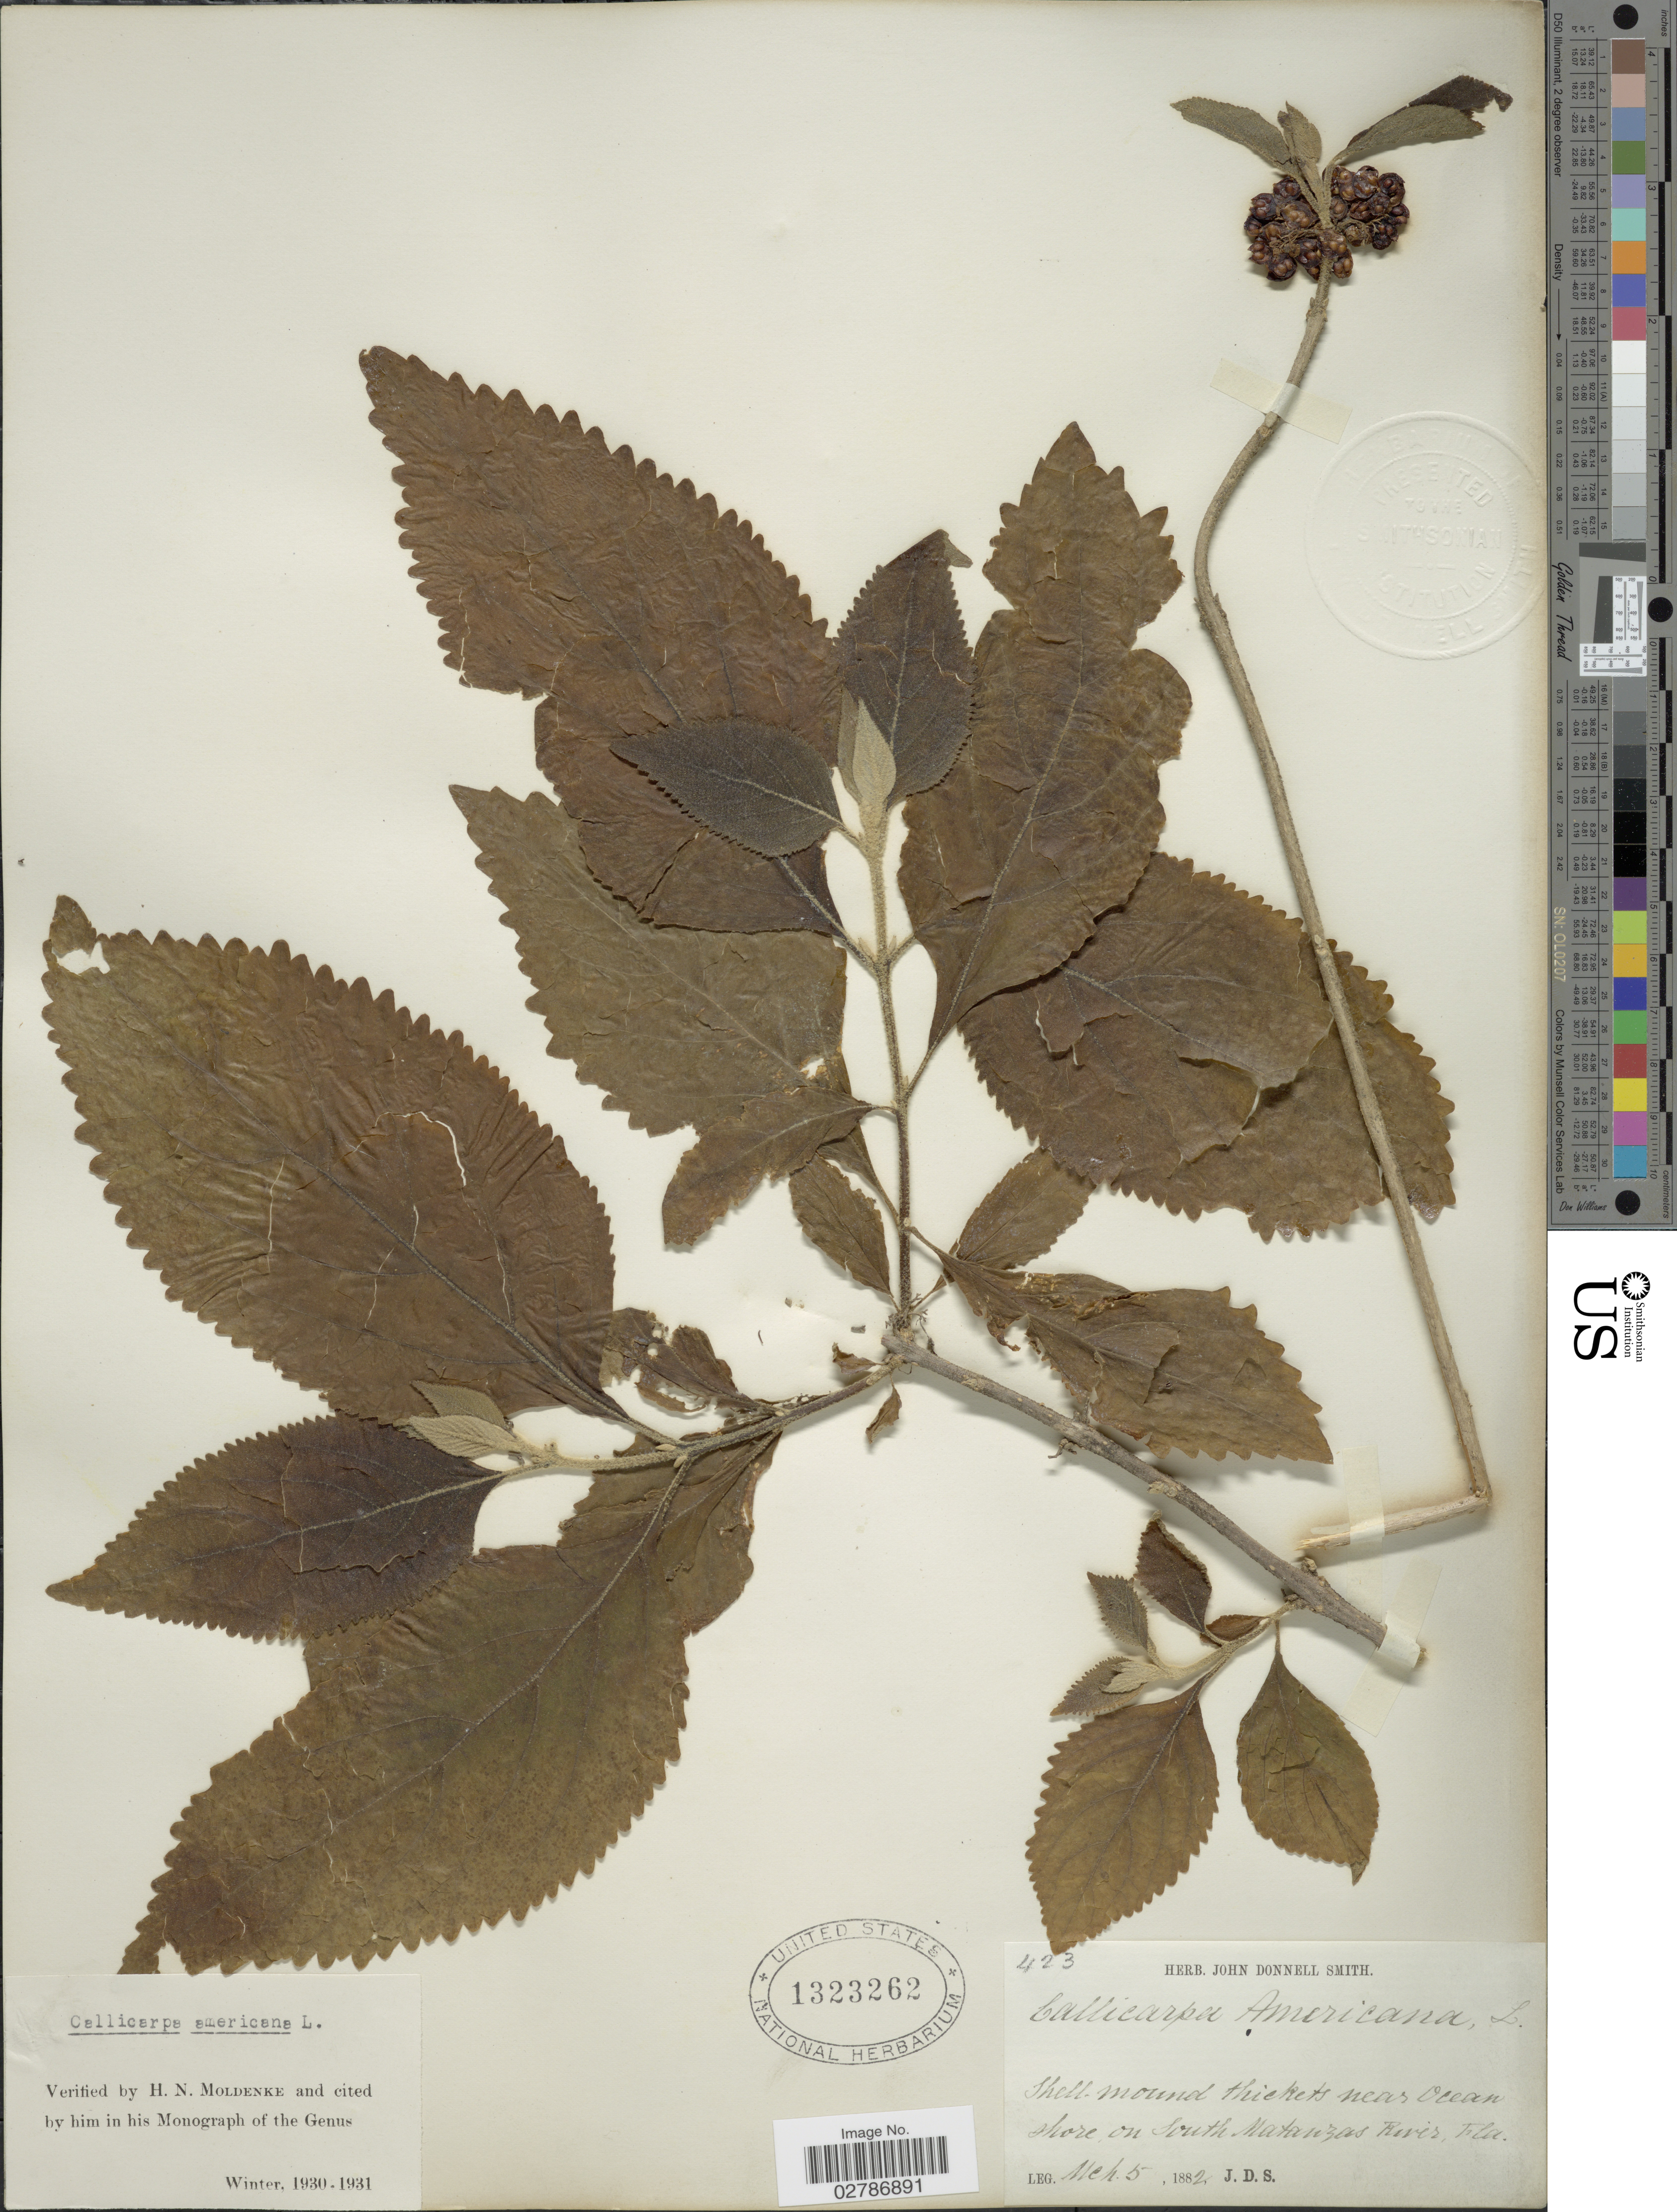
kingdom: Plantae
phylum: Tracheophyta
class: Magnoliopsida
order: Lamiales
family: Lamiaceae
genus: Callicarpa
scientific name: Callicarpa americana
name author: L.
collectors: J. Donnell Smith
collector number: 423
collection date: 1882-03-05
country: United States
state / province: Florida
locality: Shell mound thickets near ocean shore on South Matanzas River.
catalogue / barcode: US 1323262